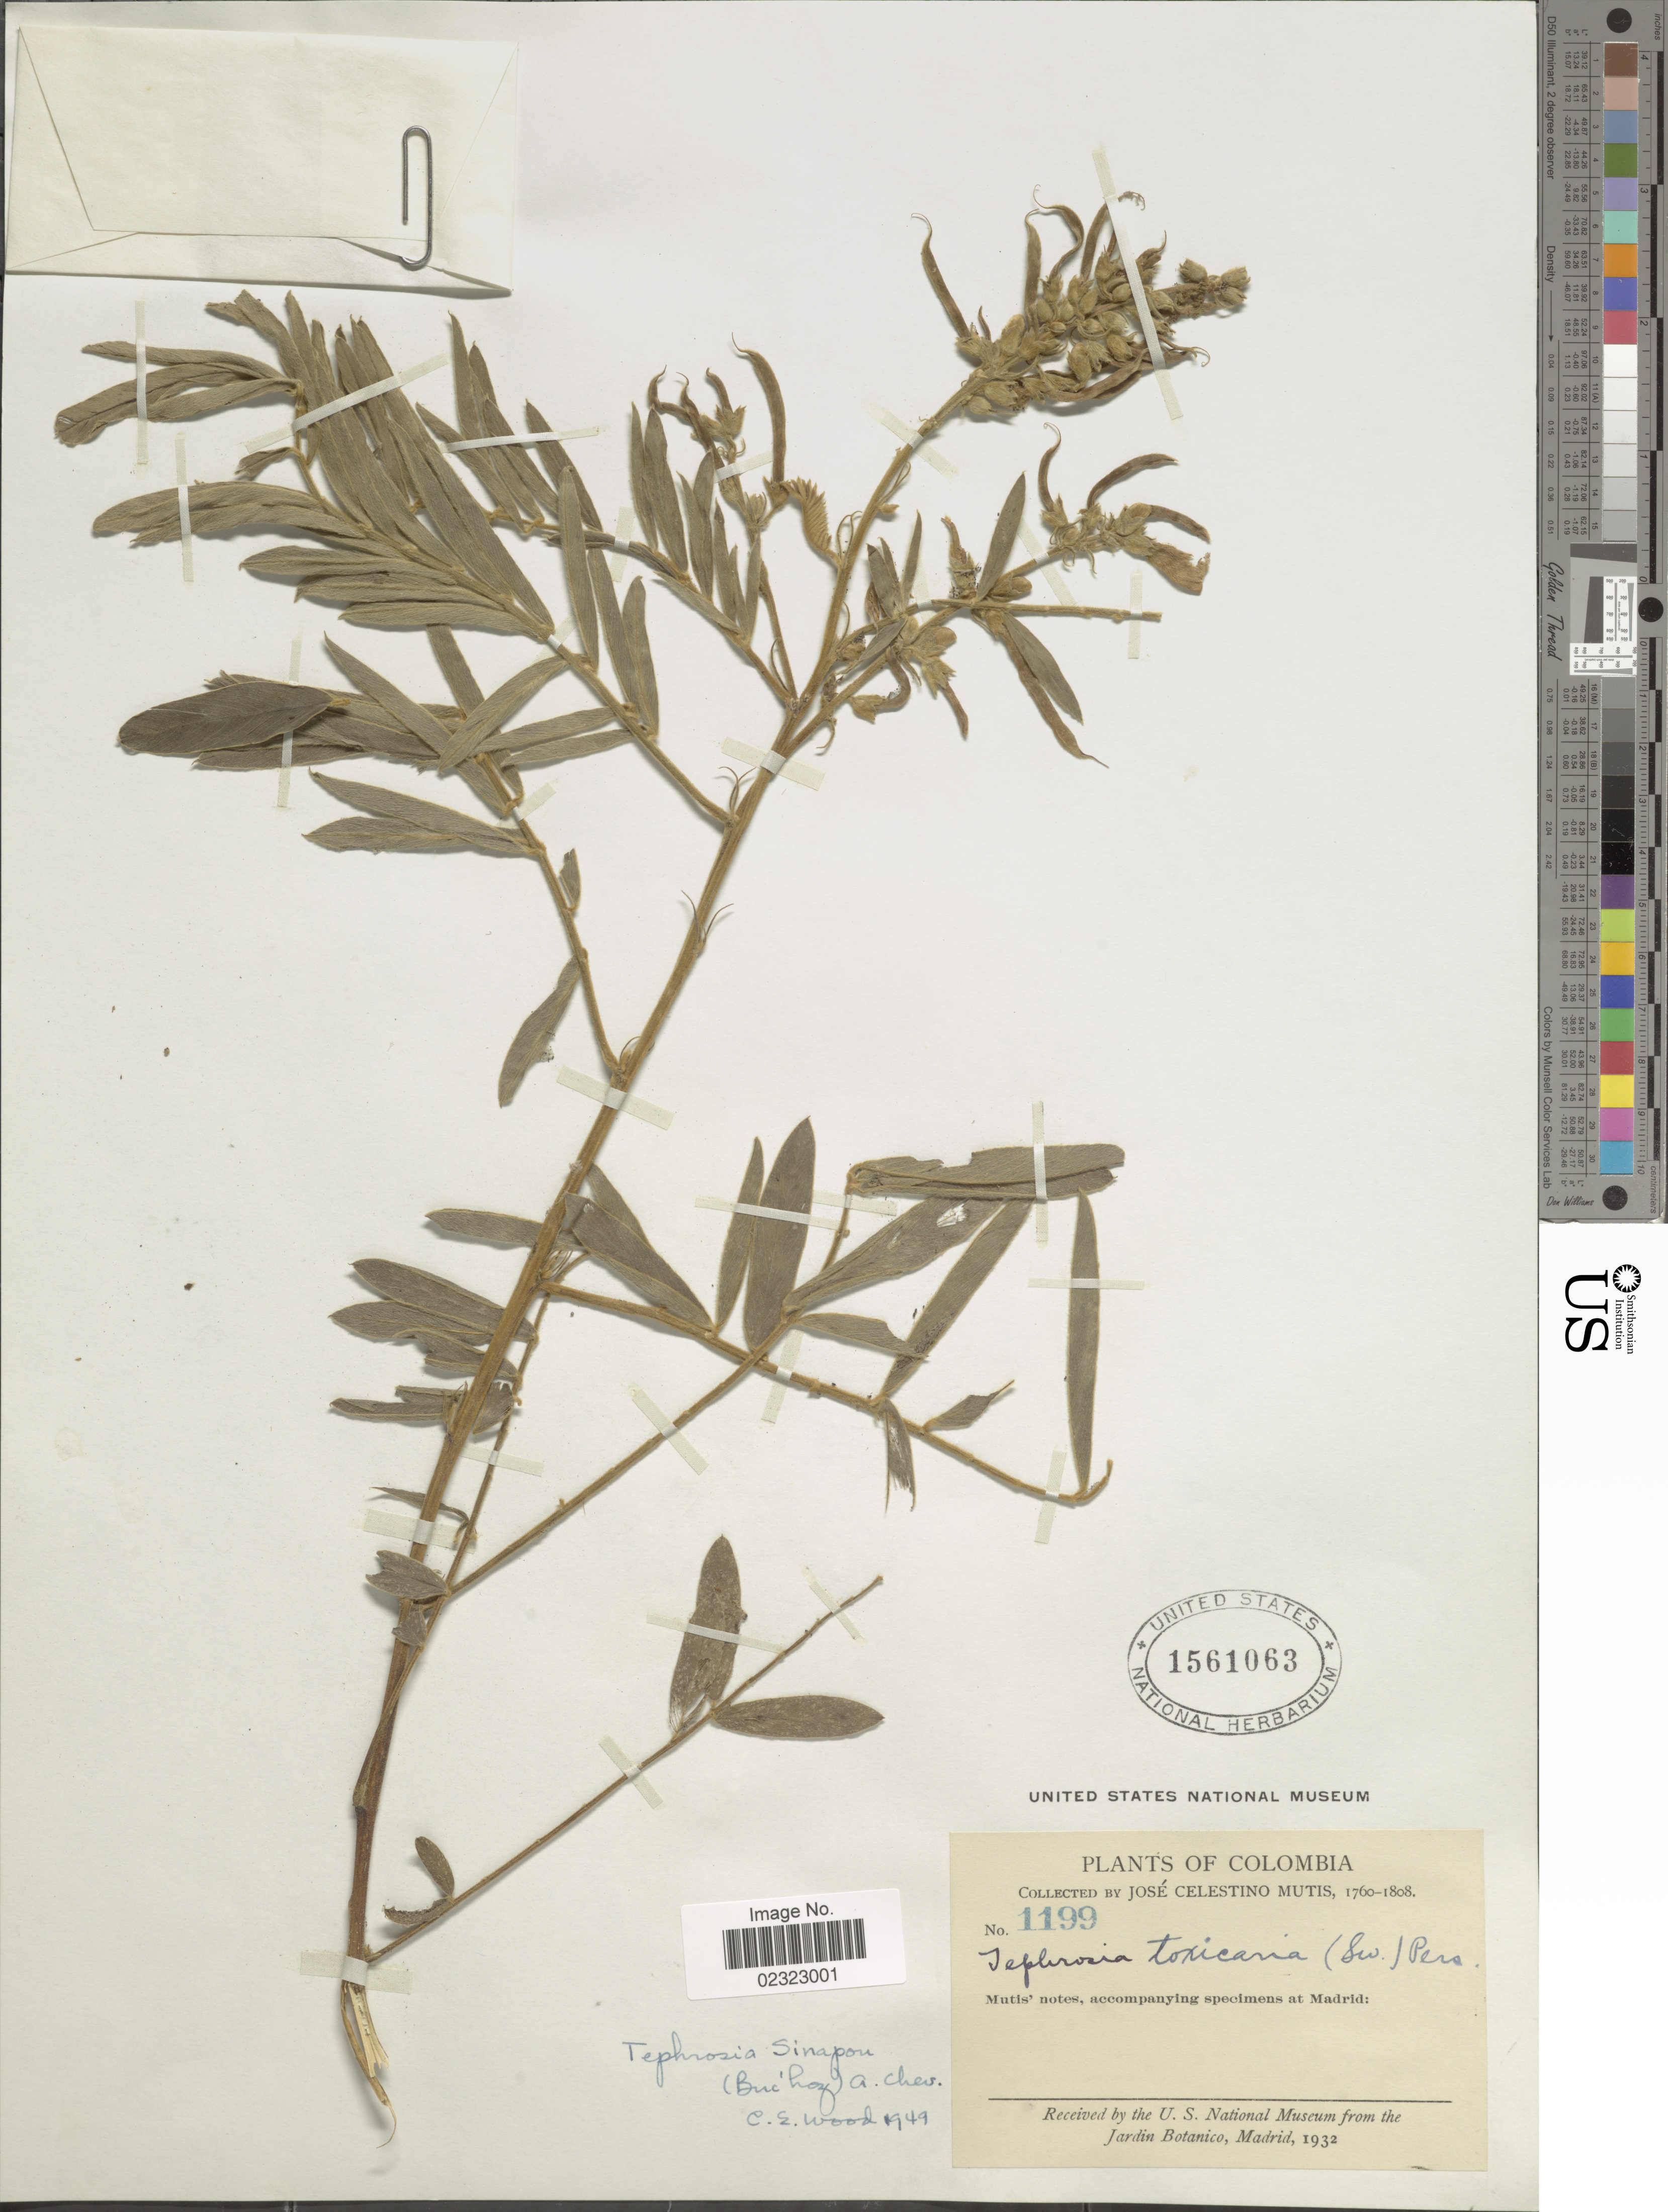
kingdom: Plantae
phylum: Tracheophyta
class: Magnoliopsida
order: Fabales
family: Fabaceae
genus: Tephrosia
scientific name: Tephrosia sinapou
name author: (Buc'hoz) A. Chev.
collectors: J. C. B. Mutis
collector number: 1199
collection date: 1760/1808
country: Colombia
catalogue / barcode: US 1561063